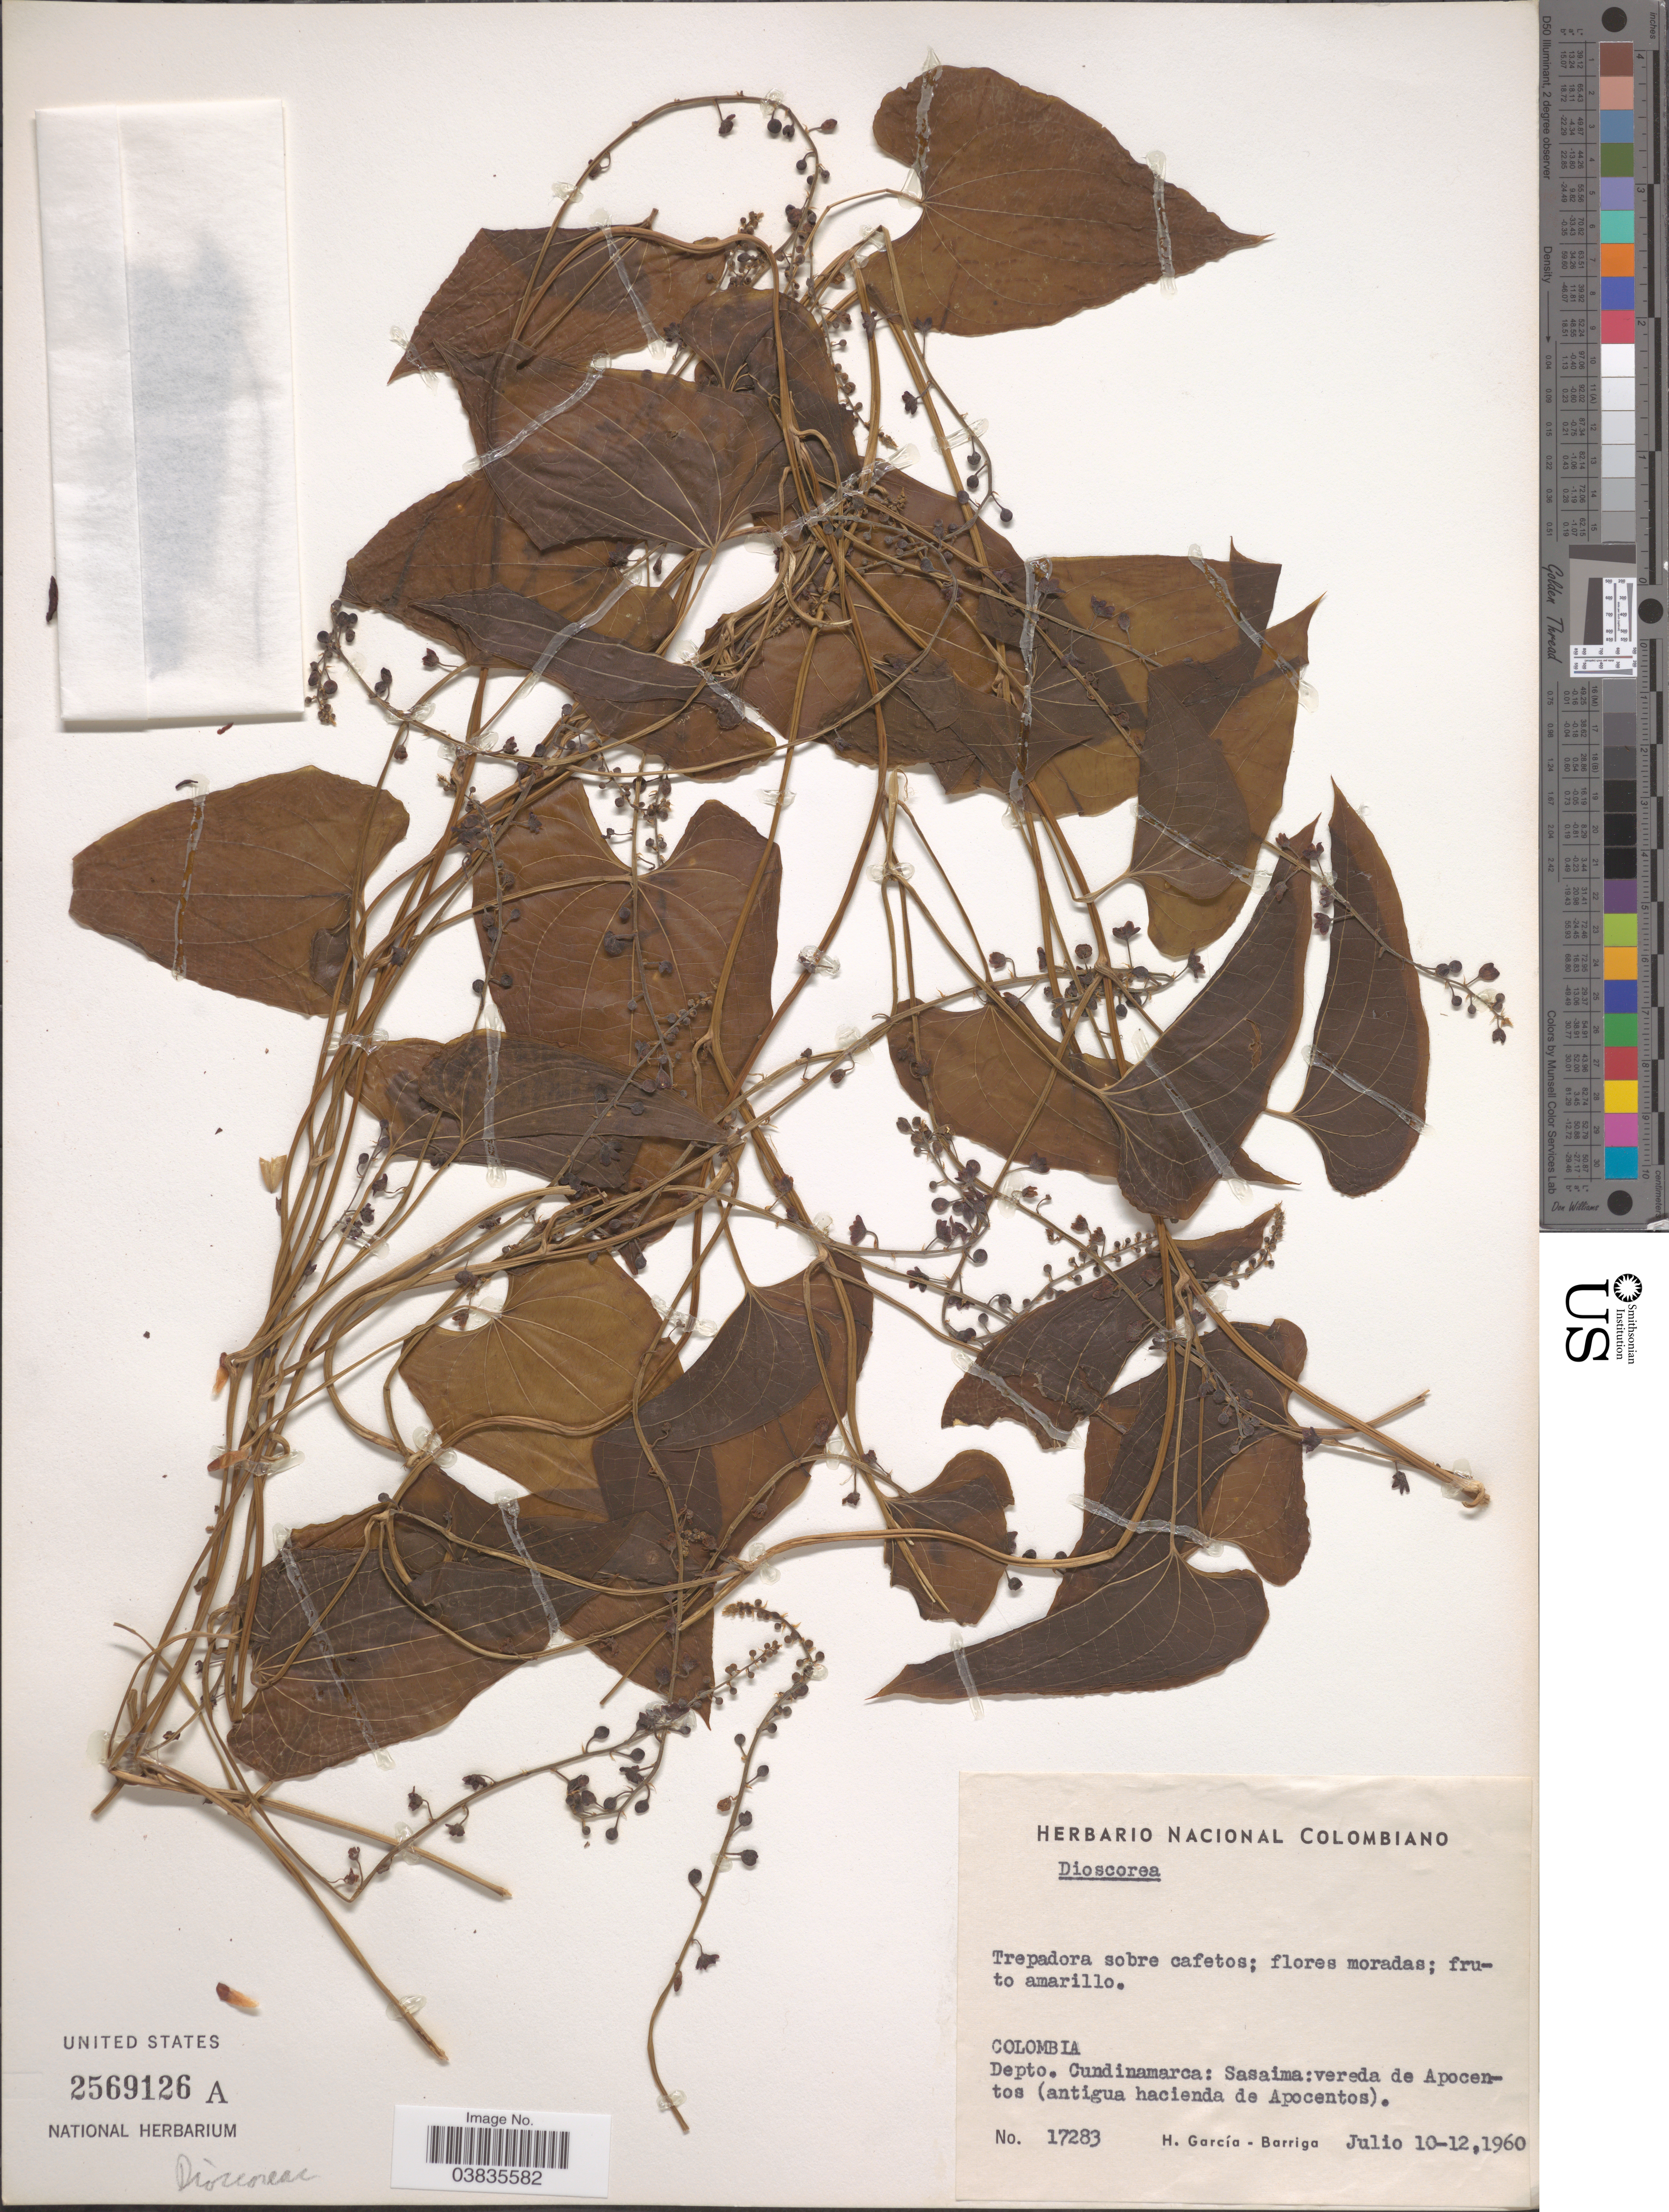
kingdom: Plantae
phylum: Tracheophyta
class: Liliopsida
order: Dioscoreales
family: Dioscoreaceae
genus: Dioscorea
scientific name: Dioscorea sp.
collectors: H. García Barriga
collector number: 17283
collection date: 1960-07-10/1960-07-12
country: Colombia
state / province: Cundinamarca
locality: Depto. Cundinamarca: Sasaima:vereda de Apocentos (antigua hacienda de Apocentos).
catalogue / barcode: US 2569126A